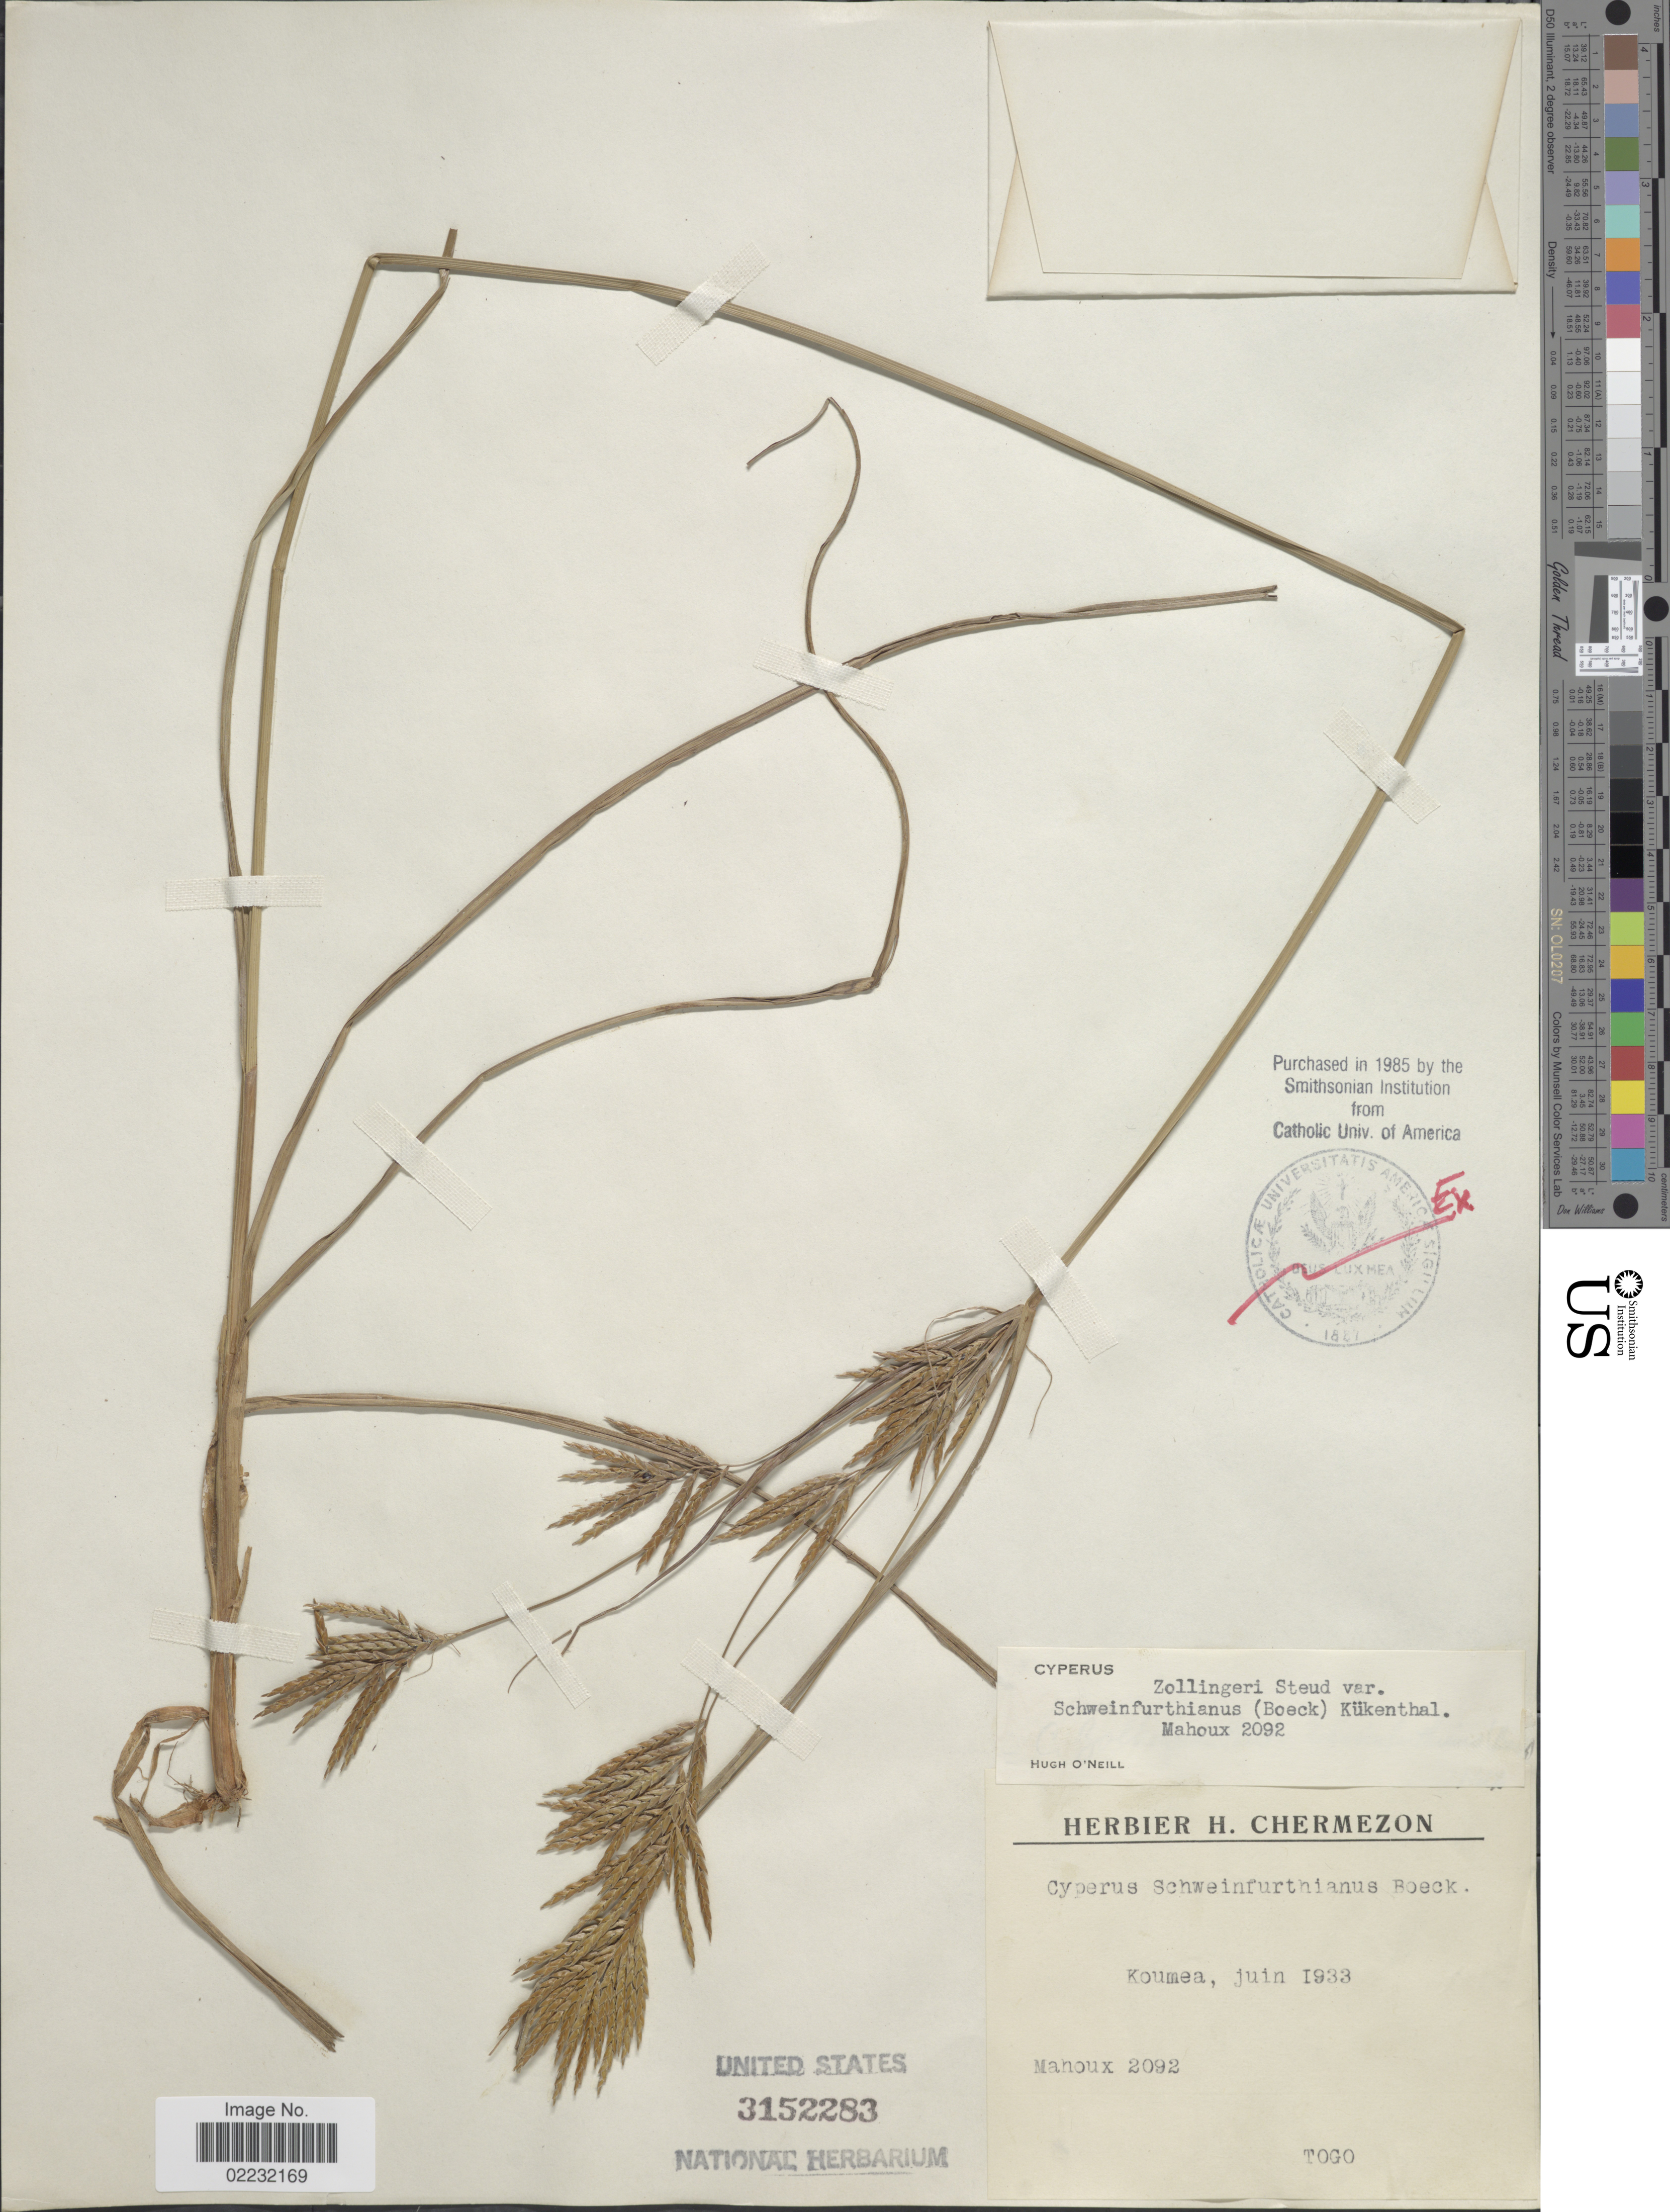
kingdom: Plantae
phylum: Tracheophyta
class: Liliopsida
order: Poales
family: Cyperaceae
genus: Cyperus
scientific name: Cyperus tenuiculmis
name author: Boeckeler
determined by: Strong, Mark T., (BOT), Smithsonian Institution - National Museum of Natural History (UNITED STATES)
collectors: P. Mahoux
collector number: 2092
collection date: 1933-06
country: Togo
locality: Koumea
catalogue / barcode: US 3152283